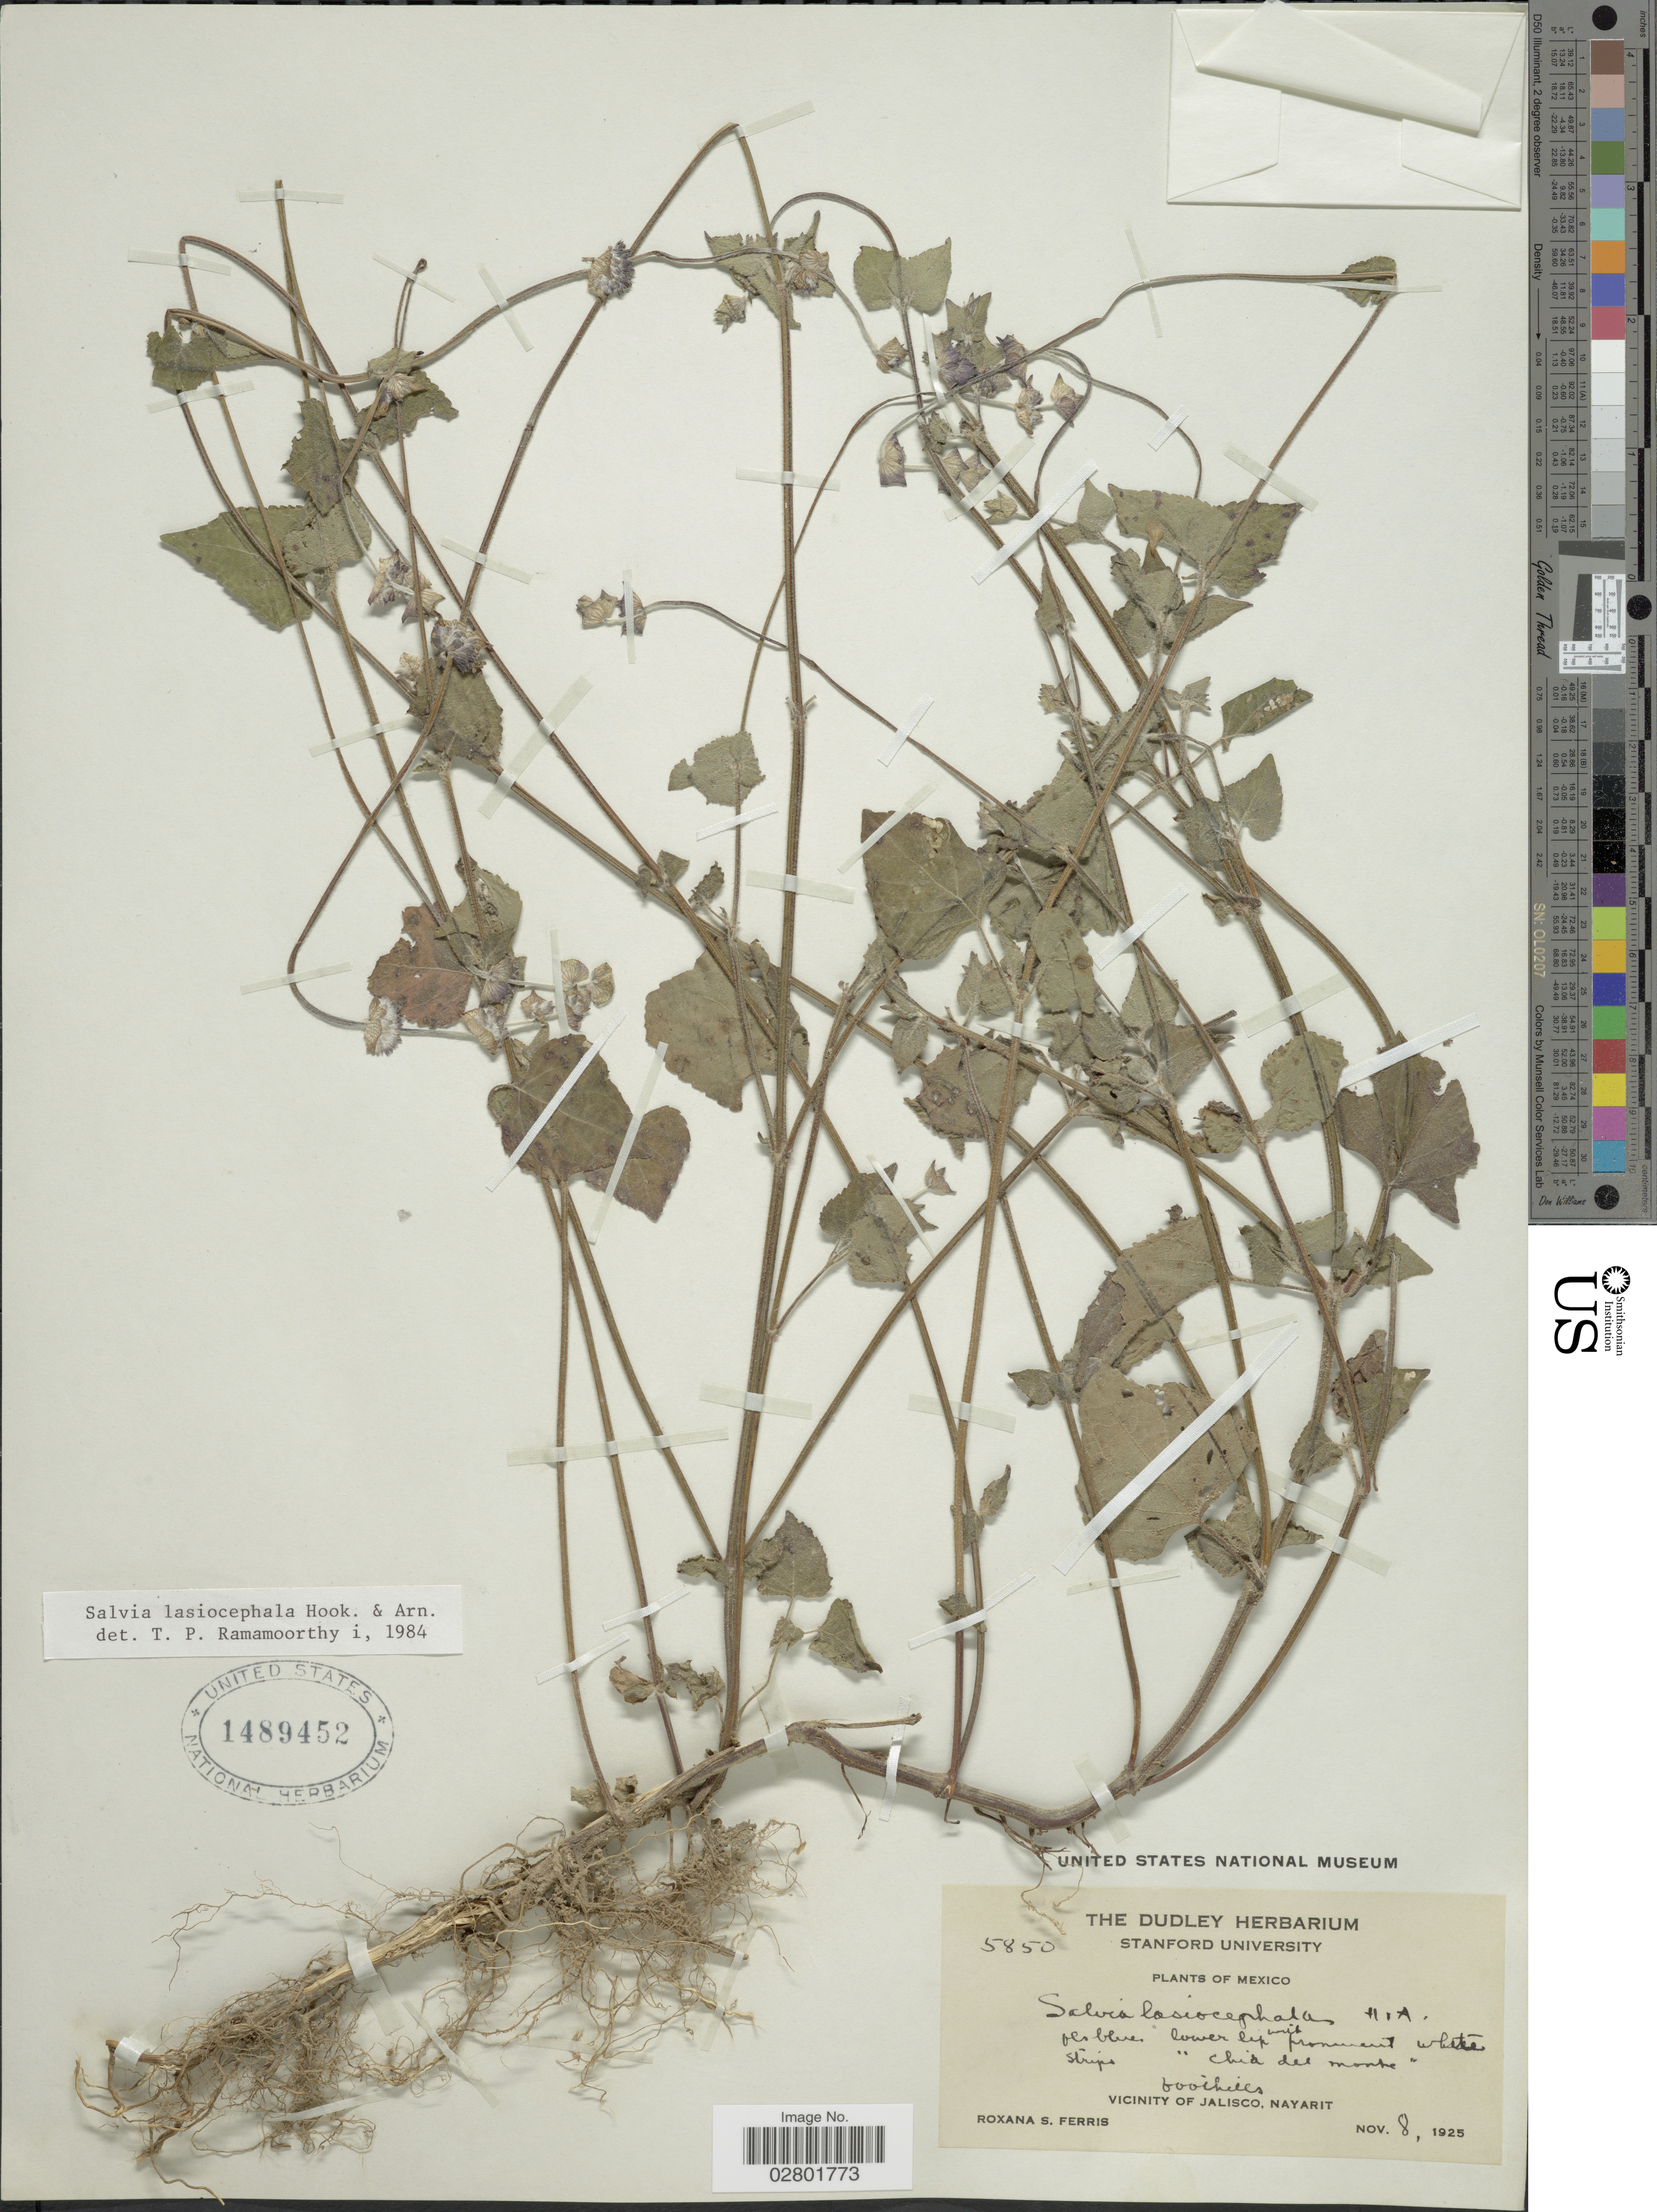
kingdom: Plantae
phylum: Tracheophyta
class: Magnoliopsida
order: Lamiales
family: Lamiaceae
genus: Salvia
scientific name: Salvia lasiocephala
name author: Hook. & Arn.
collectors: R. S. Ferris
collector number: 5850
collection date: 1925-11-08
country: Mexico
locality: Chia del monte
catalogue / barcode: US 1489452